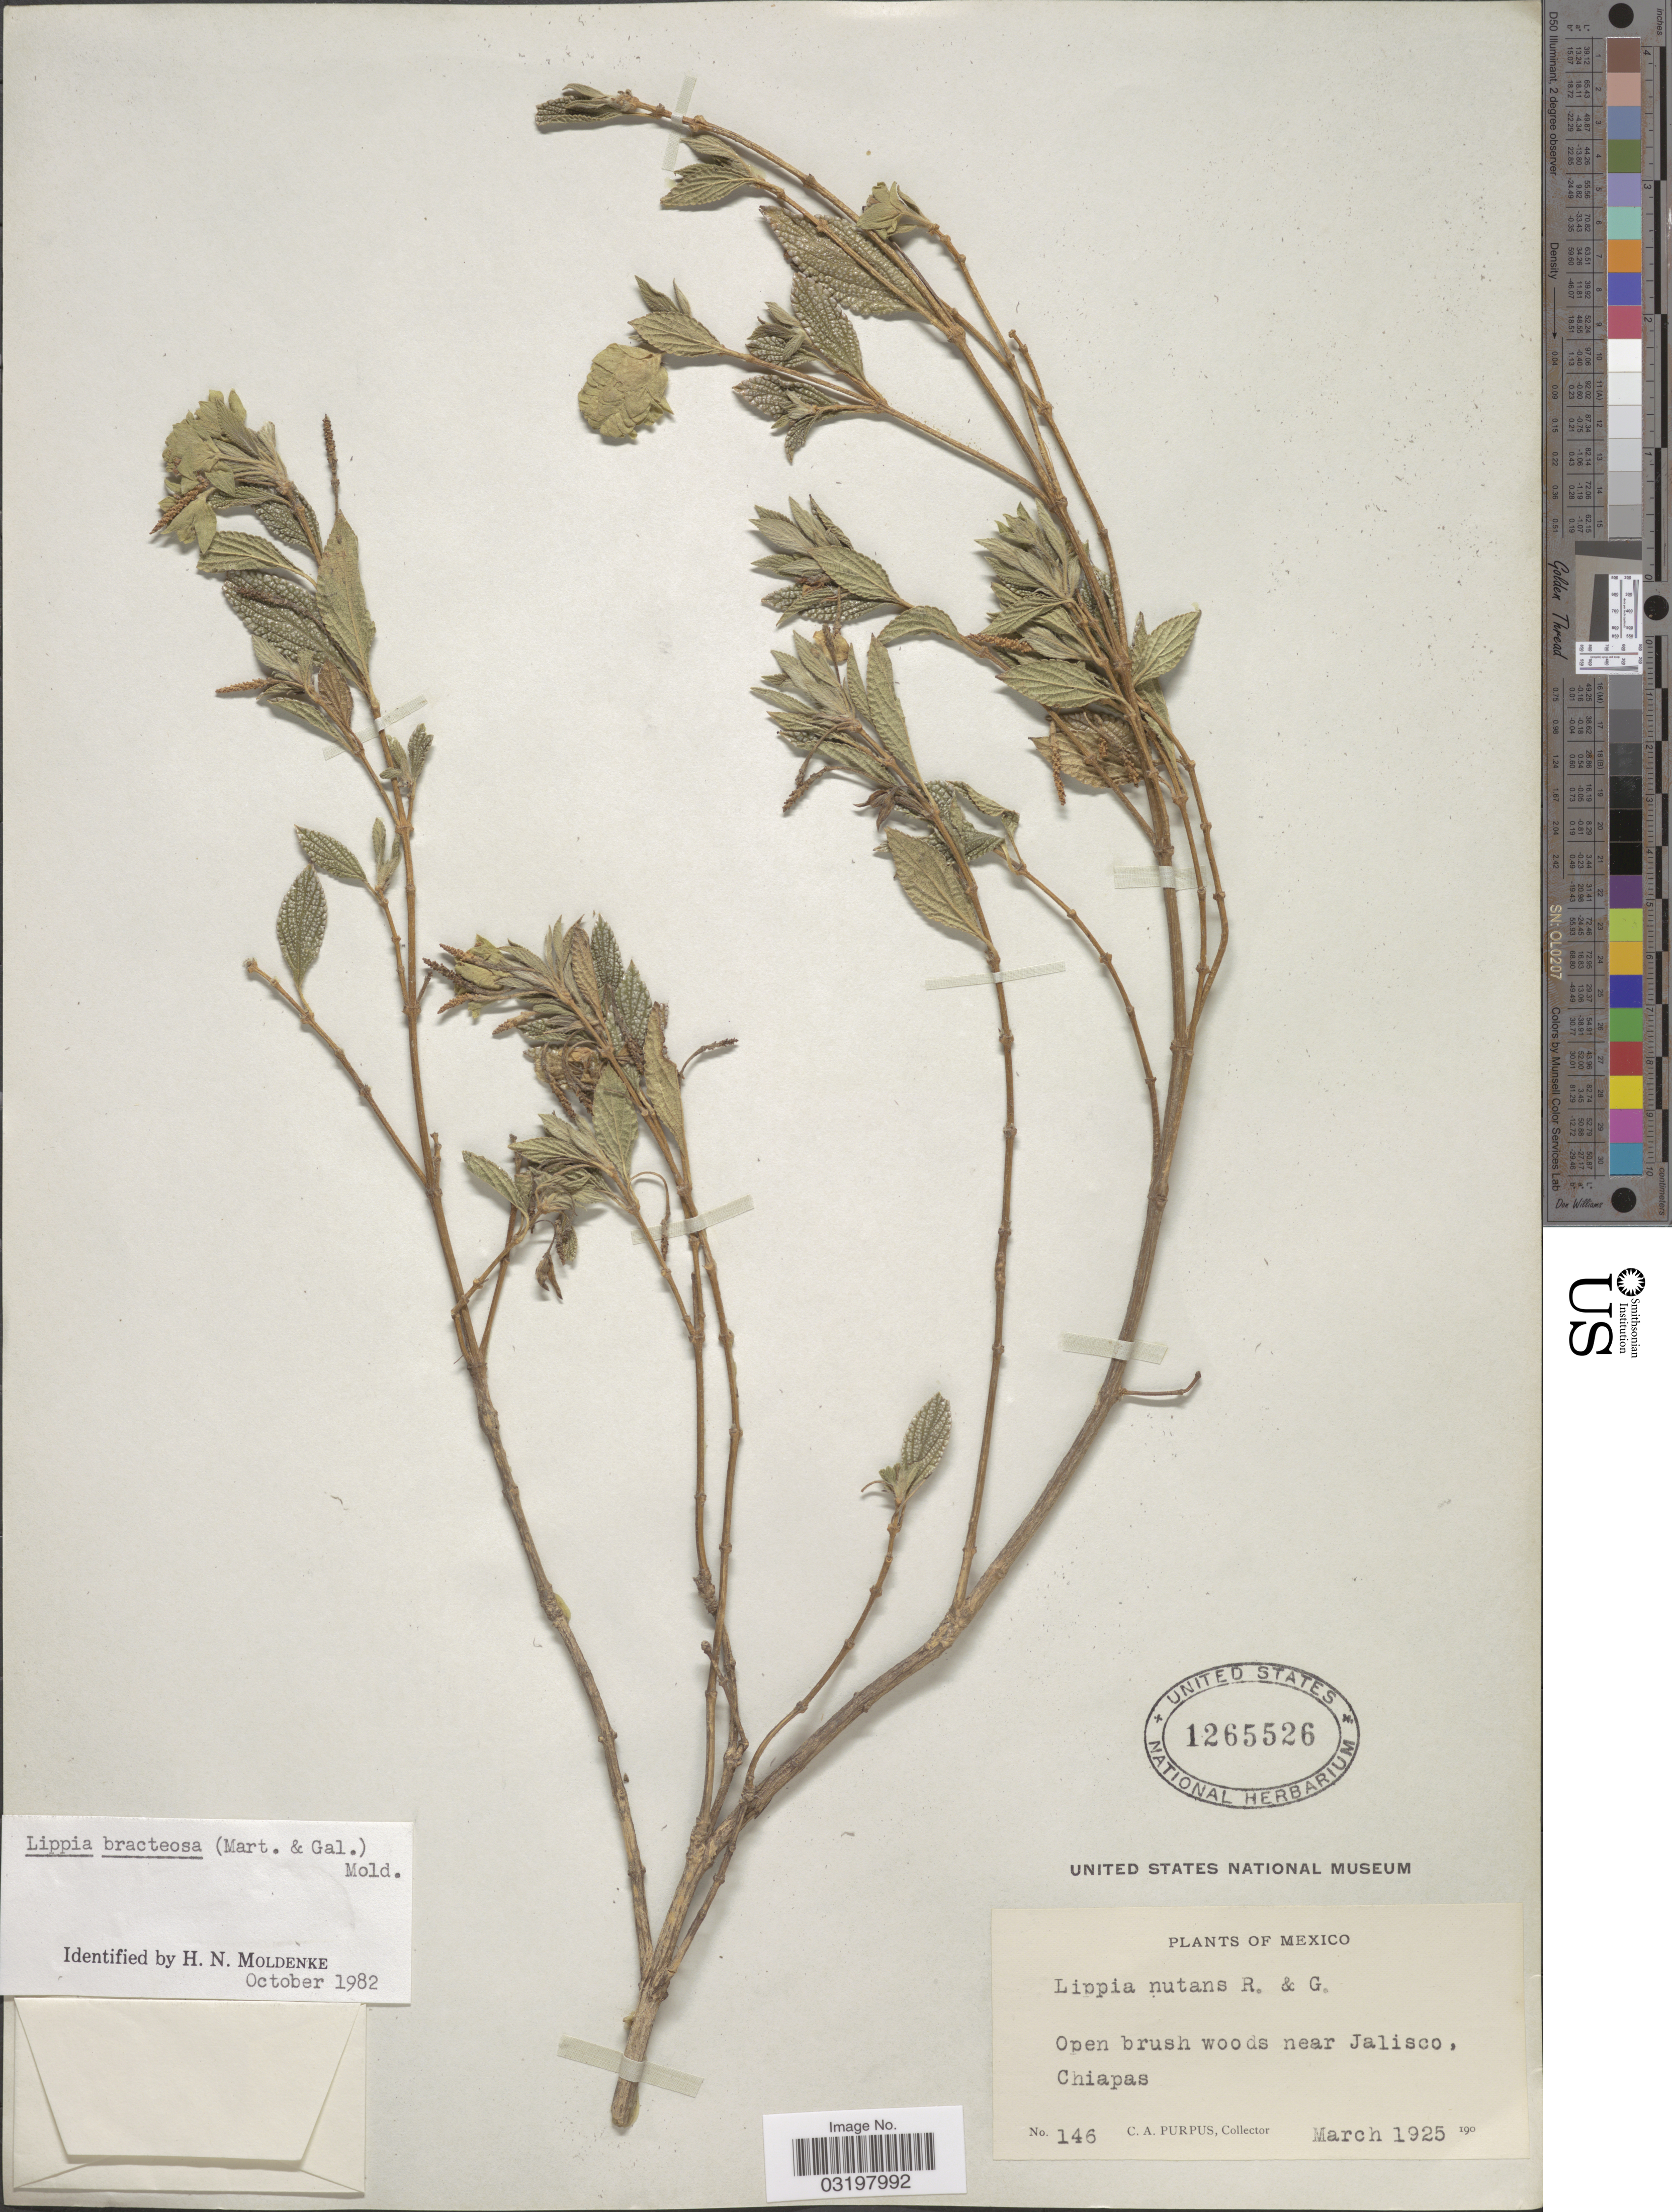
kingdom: Plantae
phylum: Tracheophyta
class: Magnoliopsida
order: Lamiales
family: Verbenaceae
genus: Lippia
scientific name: Lippia bracteosa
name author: (M. Martens & Galeotti) Moldenke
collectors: C. A. Purpus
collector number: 146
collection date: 1925-03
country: Mexico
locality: Open brush woods near Jalisco, Chiapas.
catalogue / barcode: US 1265526